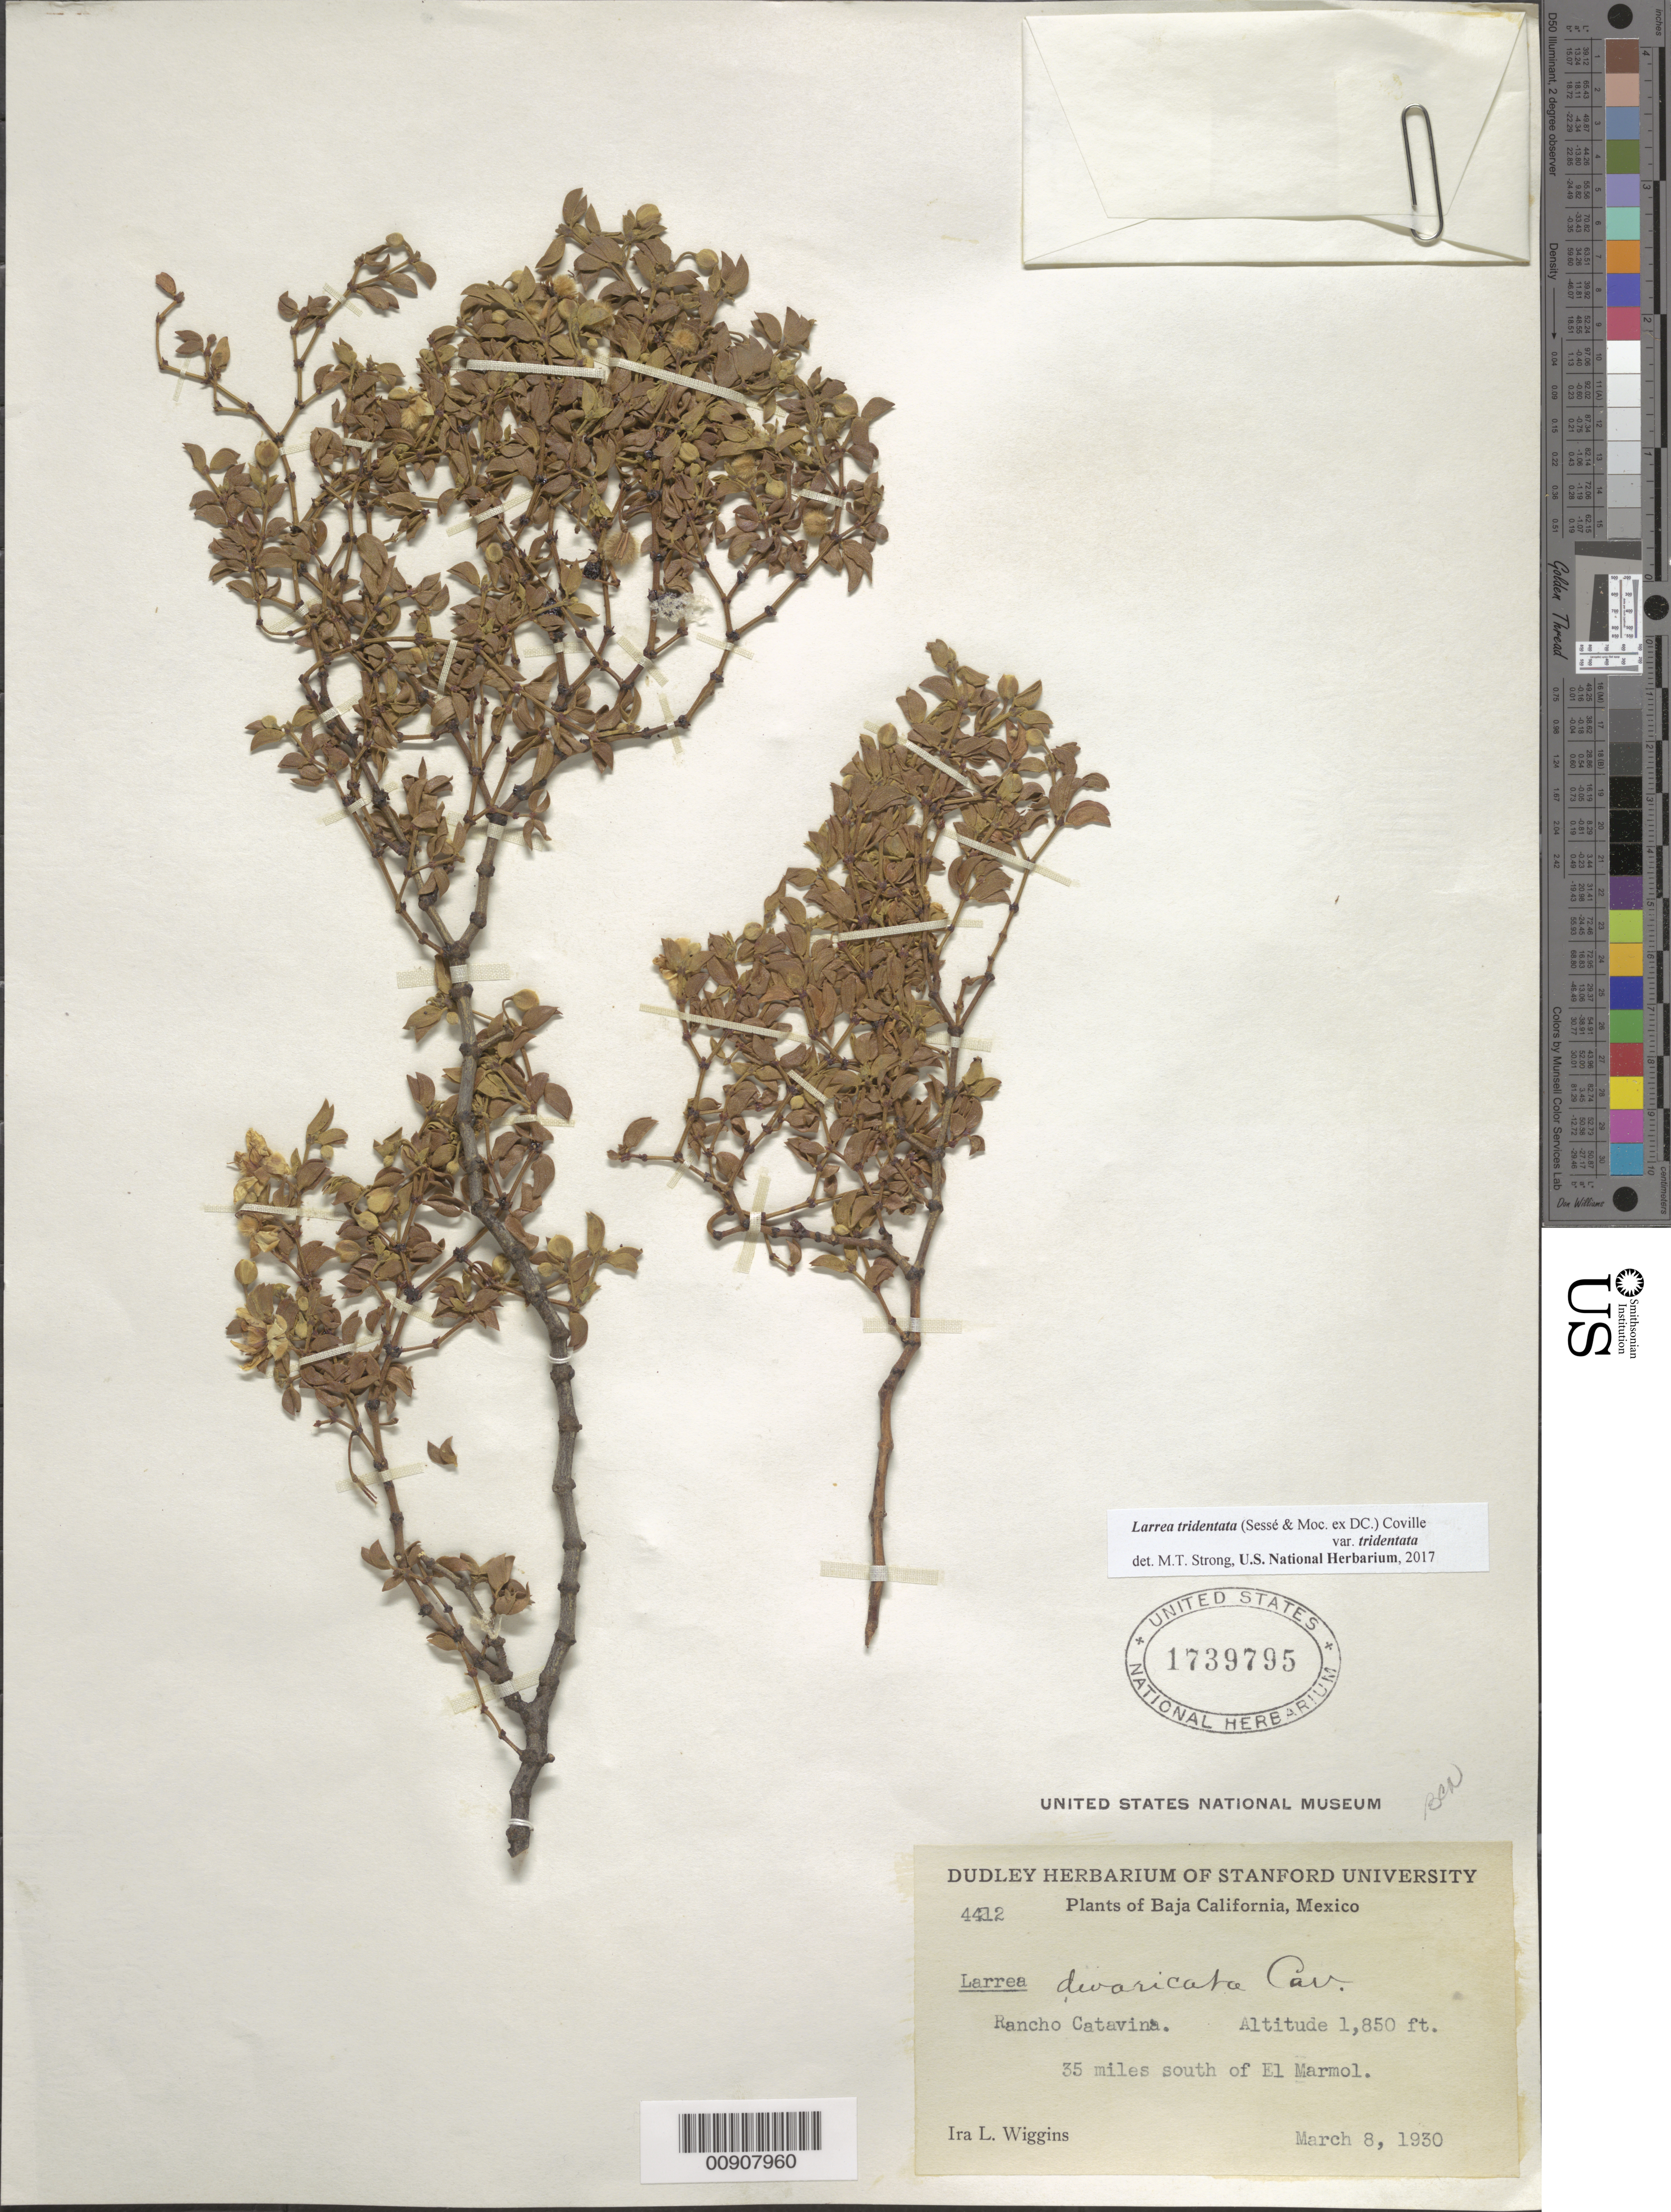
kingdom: Plantae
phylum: Tracheophyta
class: Magnoliopsida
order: Zygophyllales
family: Zygophyllaceae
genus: Larrea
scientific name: Larrea tridentata var. tridentata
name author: (Sessé & Moc. ex DC.) Coville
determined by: Strong, M. T., (US), Smithsonian Institution - National Museum of Natural History (UNITED STATES)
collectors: I. L. Wiggins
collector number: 44212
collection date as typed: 08 Mar 1930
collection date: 1930-03-08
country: Mexico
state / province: Baja California Norte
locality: Rancho Catavina, 35 miles south of El Marmol, Baja California.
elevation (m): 564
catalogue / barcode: US 1739795